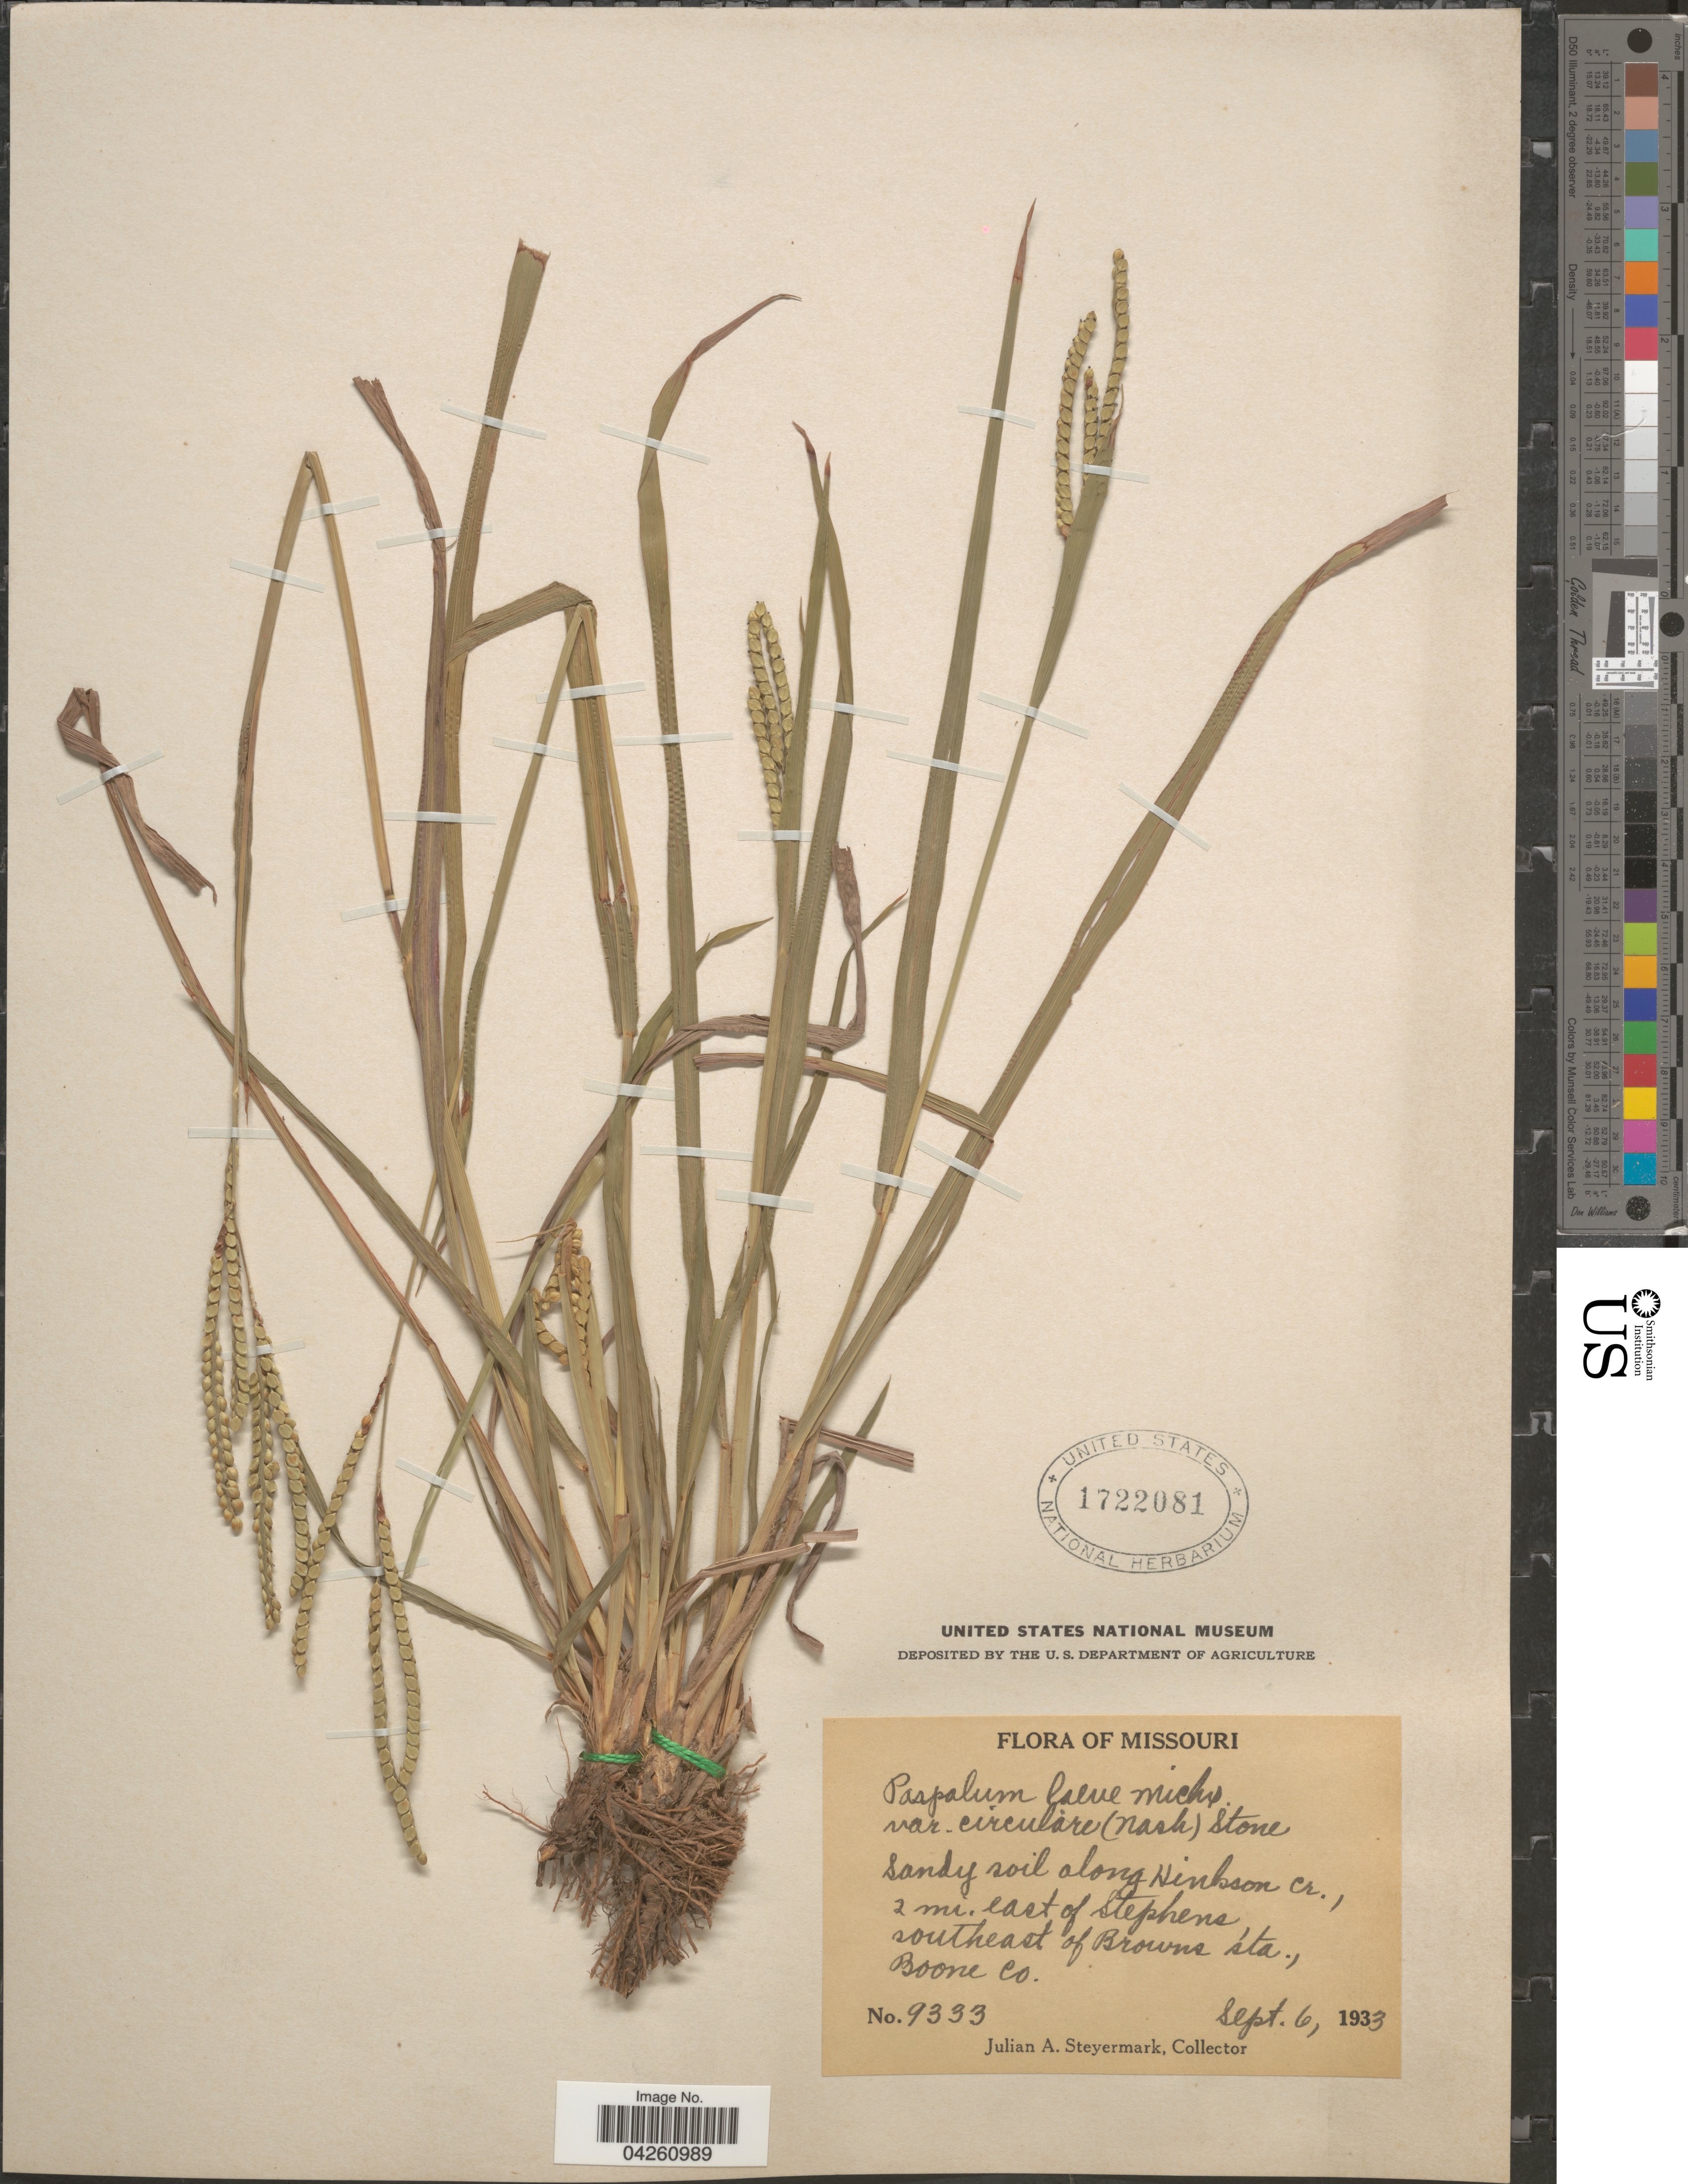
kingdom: Plantae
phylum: Tracheophyta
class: Liliopsida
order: Poales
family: Poaceae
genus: Paspalum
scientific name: Paspalum circulare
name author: Nash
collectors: J. Steyermark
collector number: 9333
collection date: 1933-09-06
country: United States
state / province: Missouri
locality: Sandy soil along Hinkson cr., 2 mi. east of Stephens southeast of Browns Sta., Boone Co.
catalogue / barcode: US 1722081